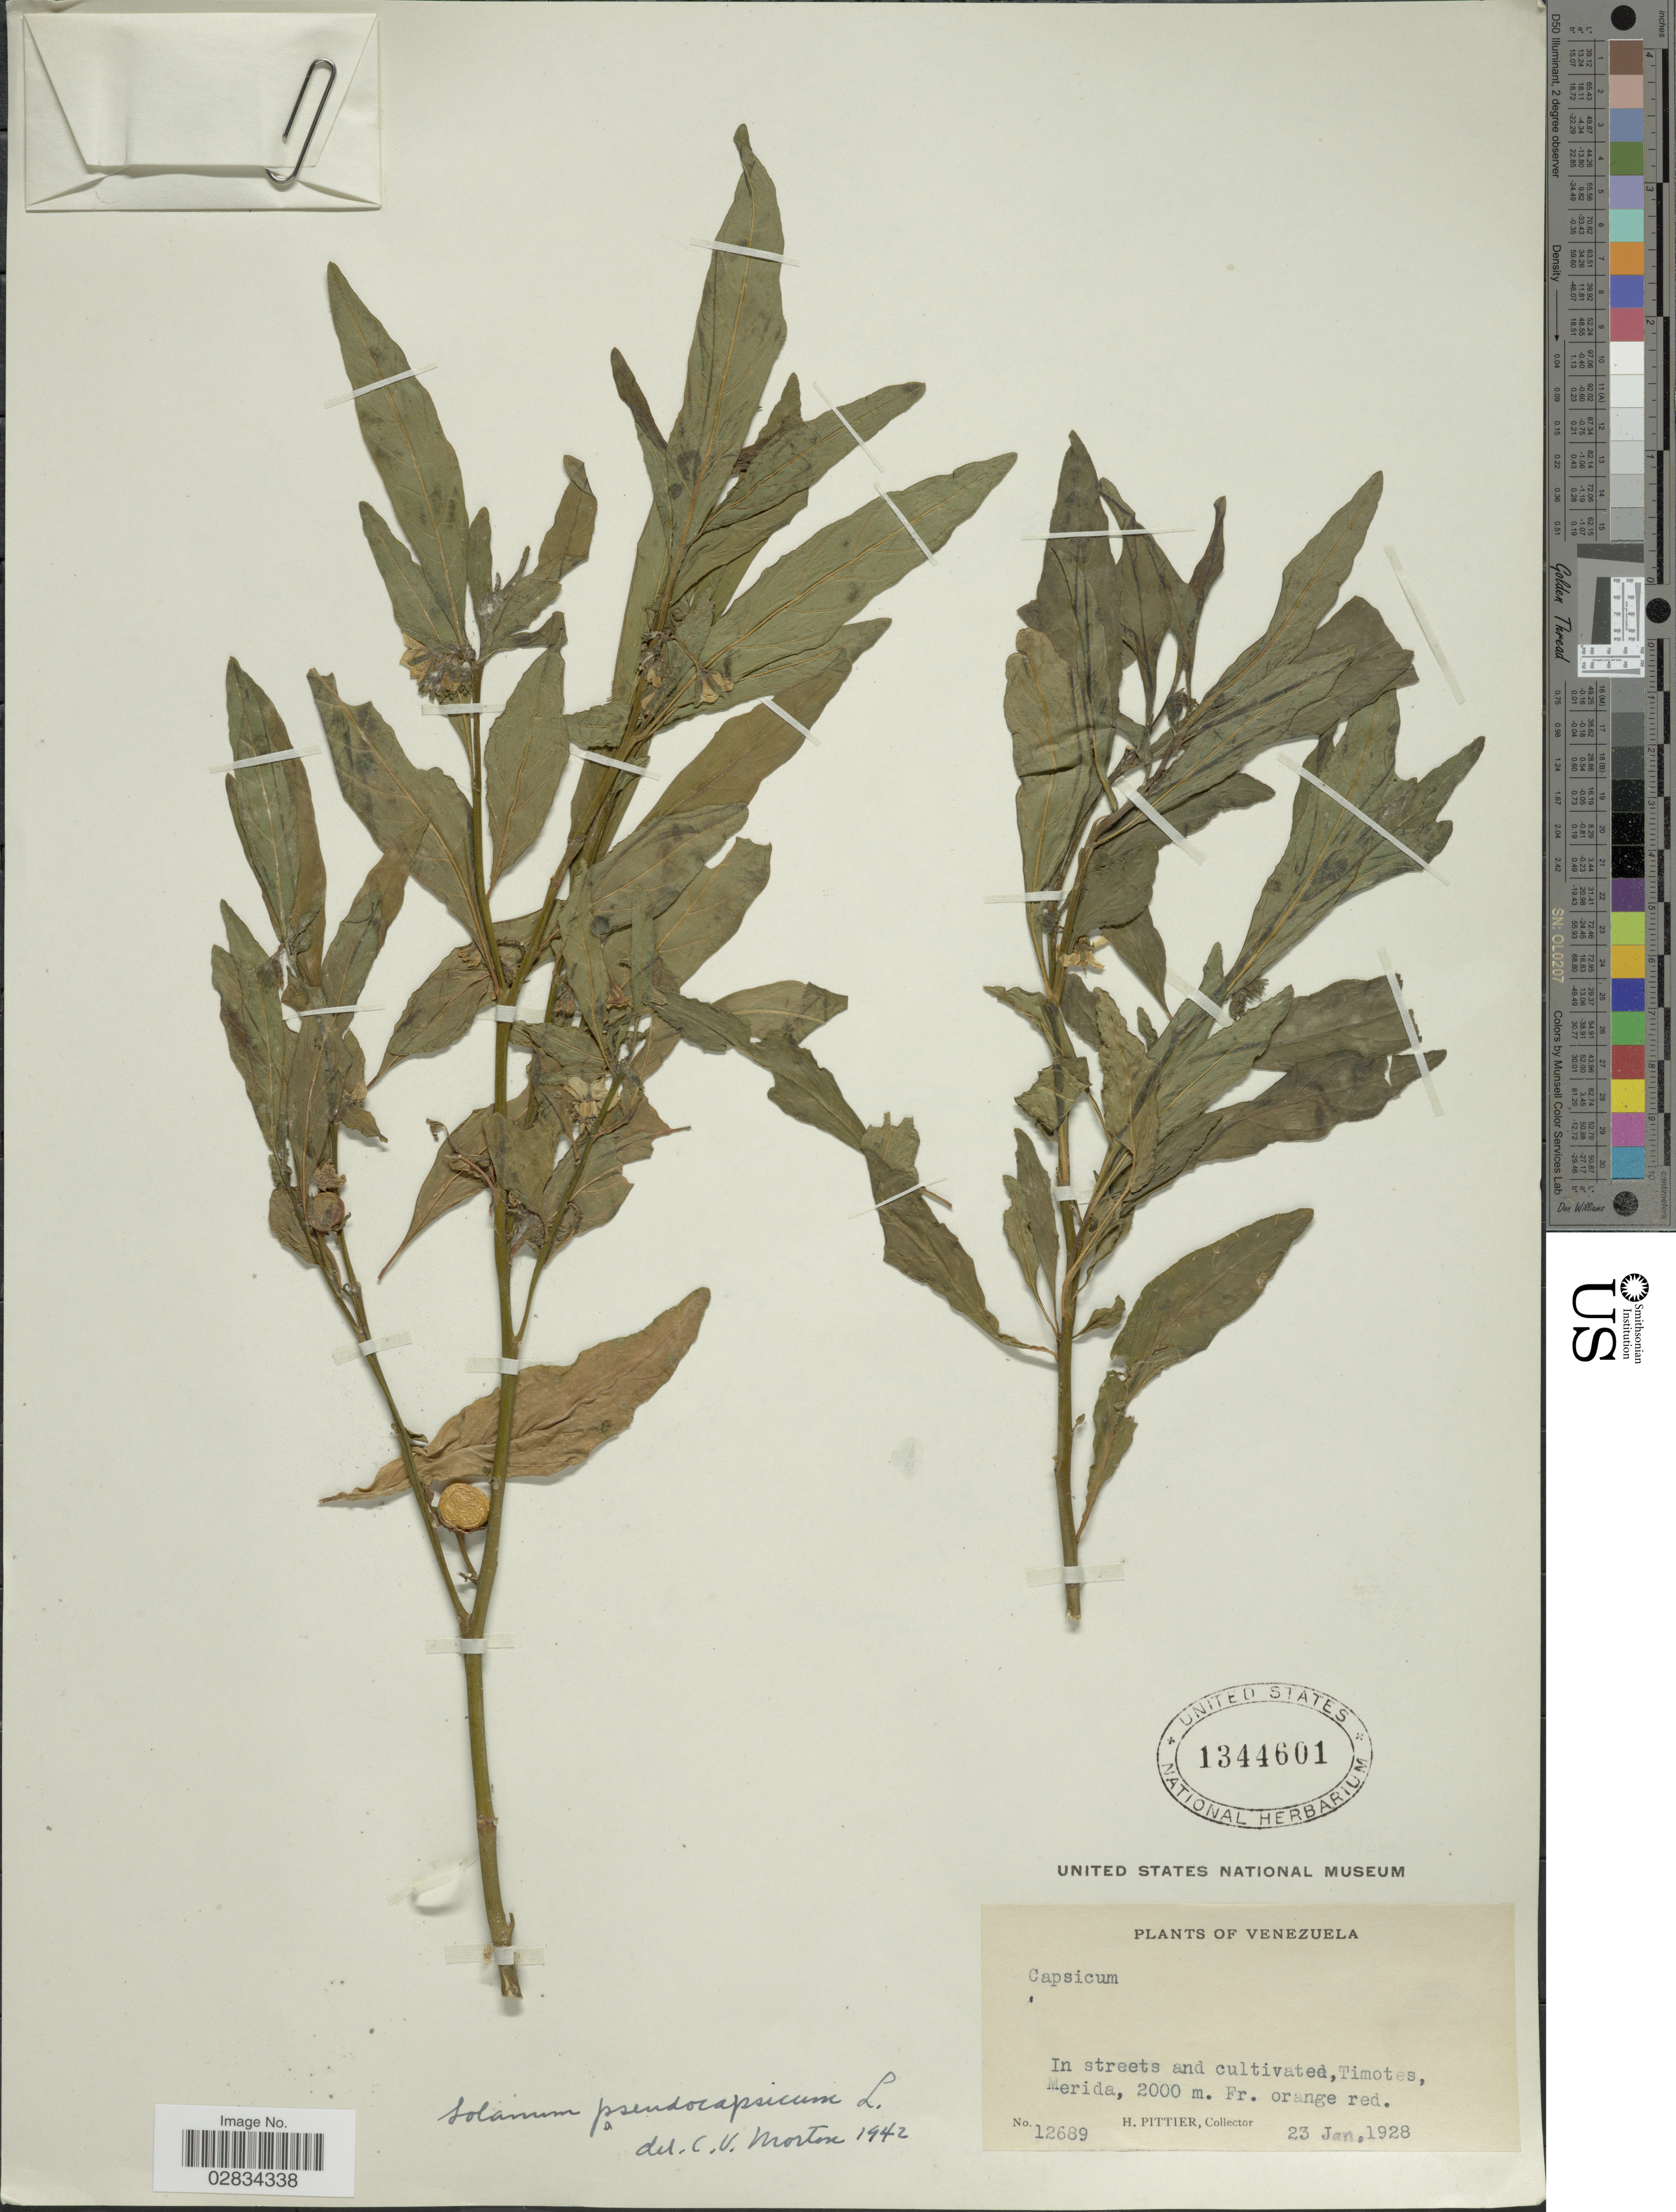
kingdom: Plantae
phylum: Tracheophyta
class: Magnoliopsida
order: Solanales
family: Solanaceae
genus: Solanum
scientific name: Solanum pseudocapsicum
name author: L.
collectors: H. F. Pittier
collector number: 12689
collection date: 1928-01-23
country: Venezuela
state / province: Mérida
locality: In streets and cultivated, Timotes, Merida.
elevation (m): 2000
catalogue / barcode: US 1344601